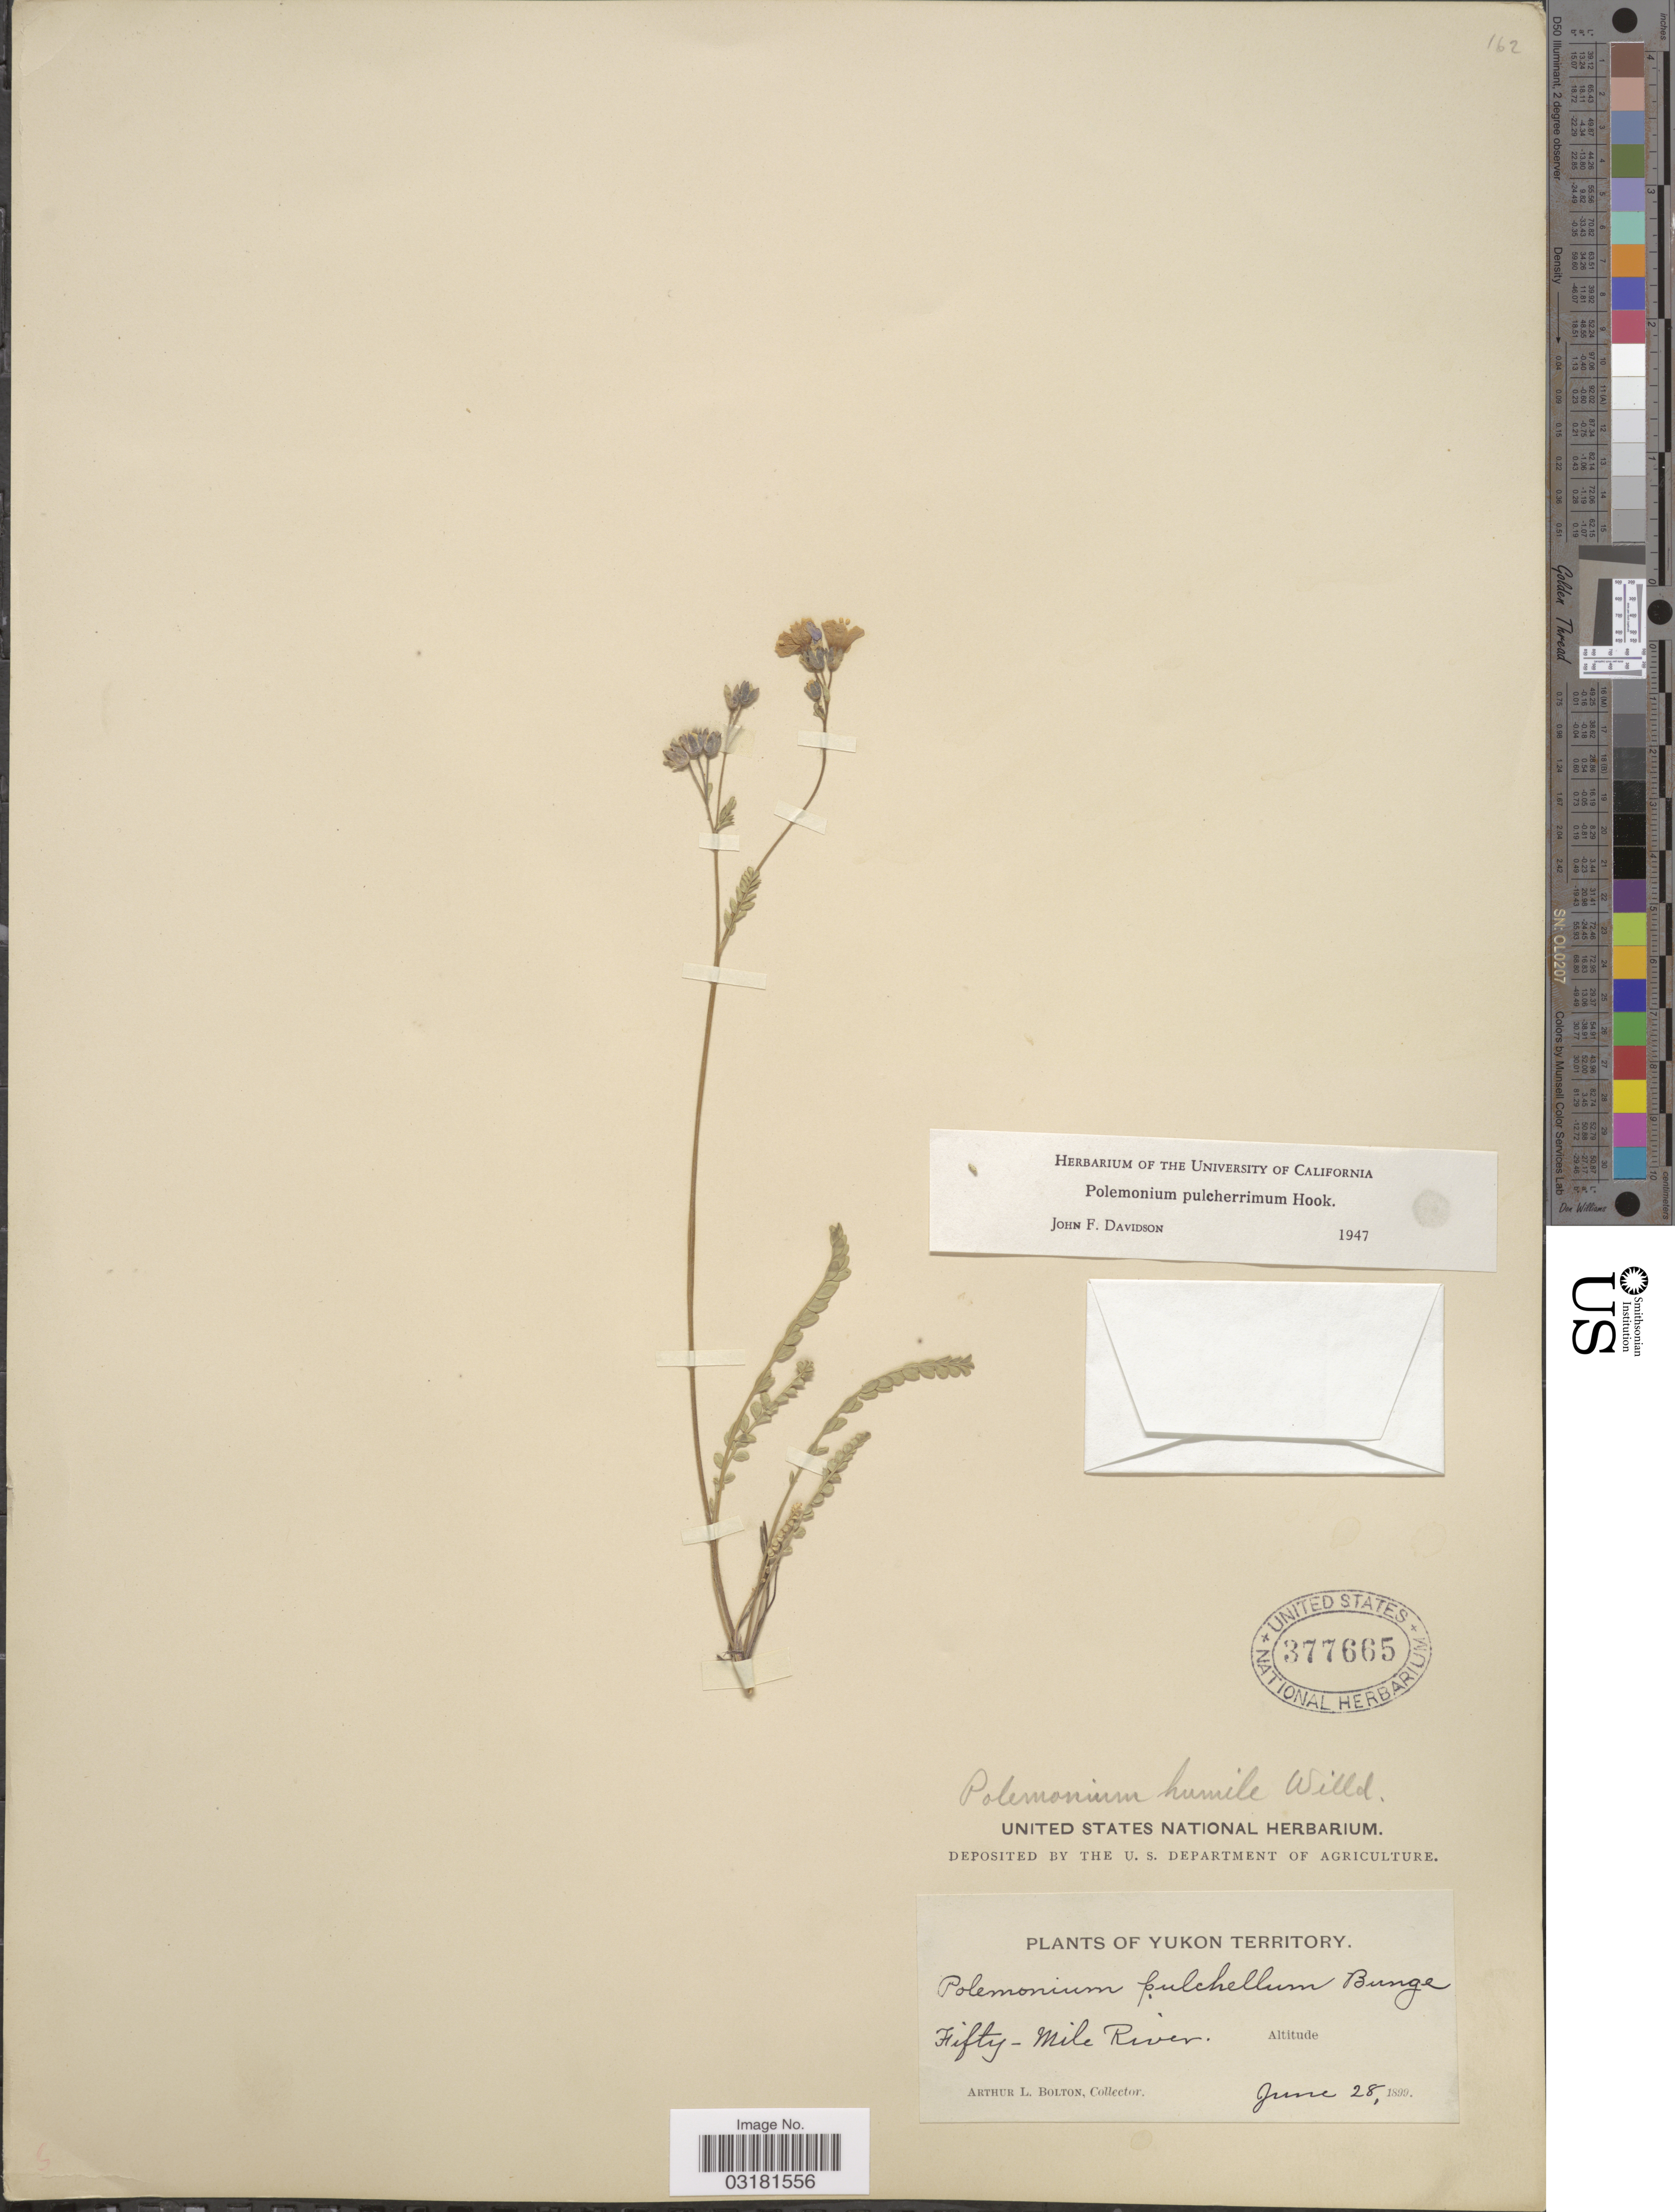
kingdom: Plantae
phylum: Tracheophyta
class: Magnoliopsida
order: Ericales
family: Polemoniaceae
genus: Polemonium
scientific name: Polemonium pulcherrimum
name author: Hook.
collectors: A. Bolton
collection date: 1899-06-28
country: Canada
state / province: Yukon Territory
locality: Fifty-Mile River.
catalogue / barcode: US 377665